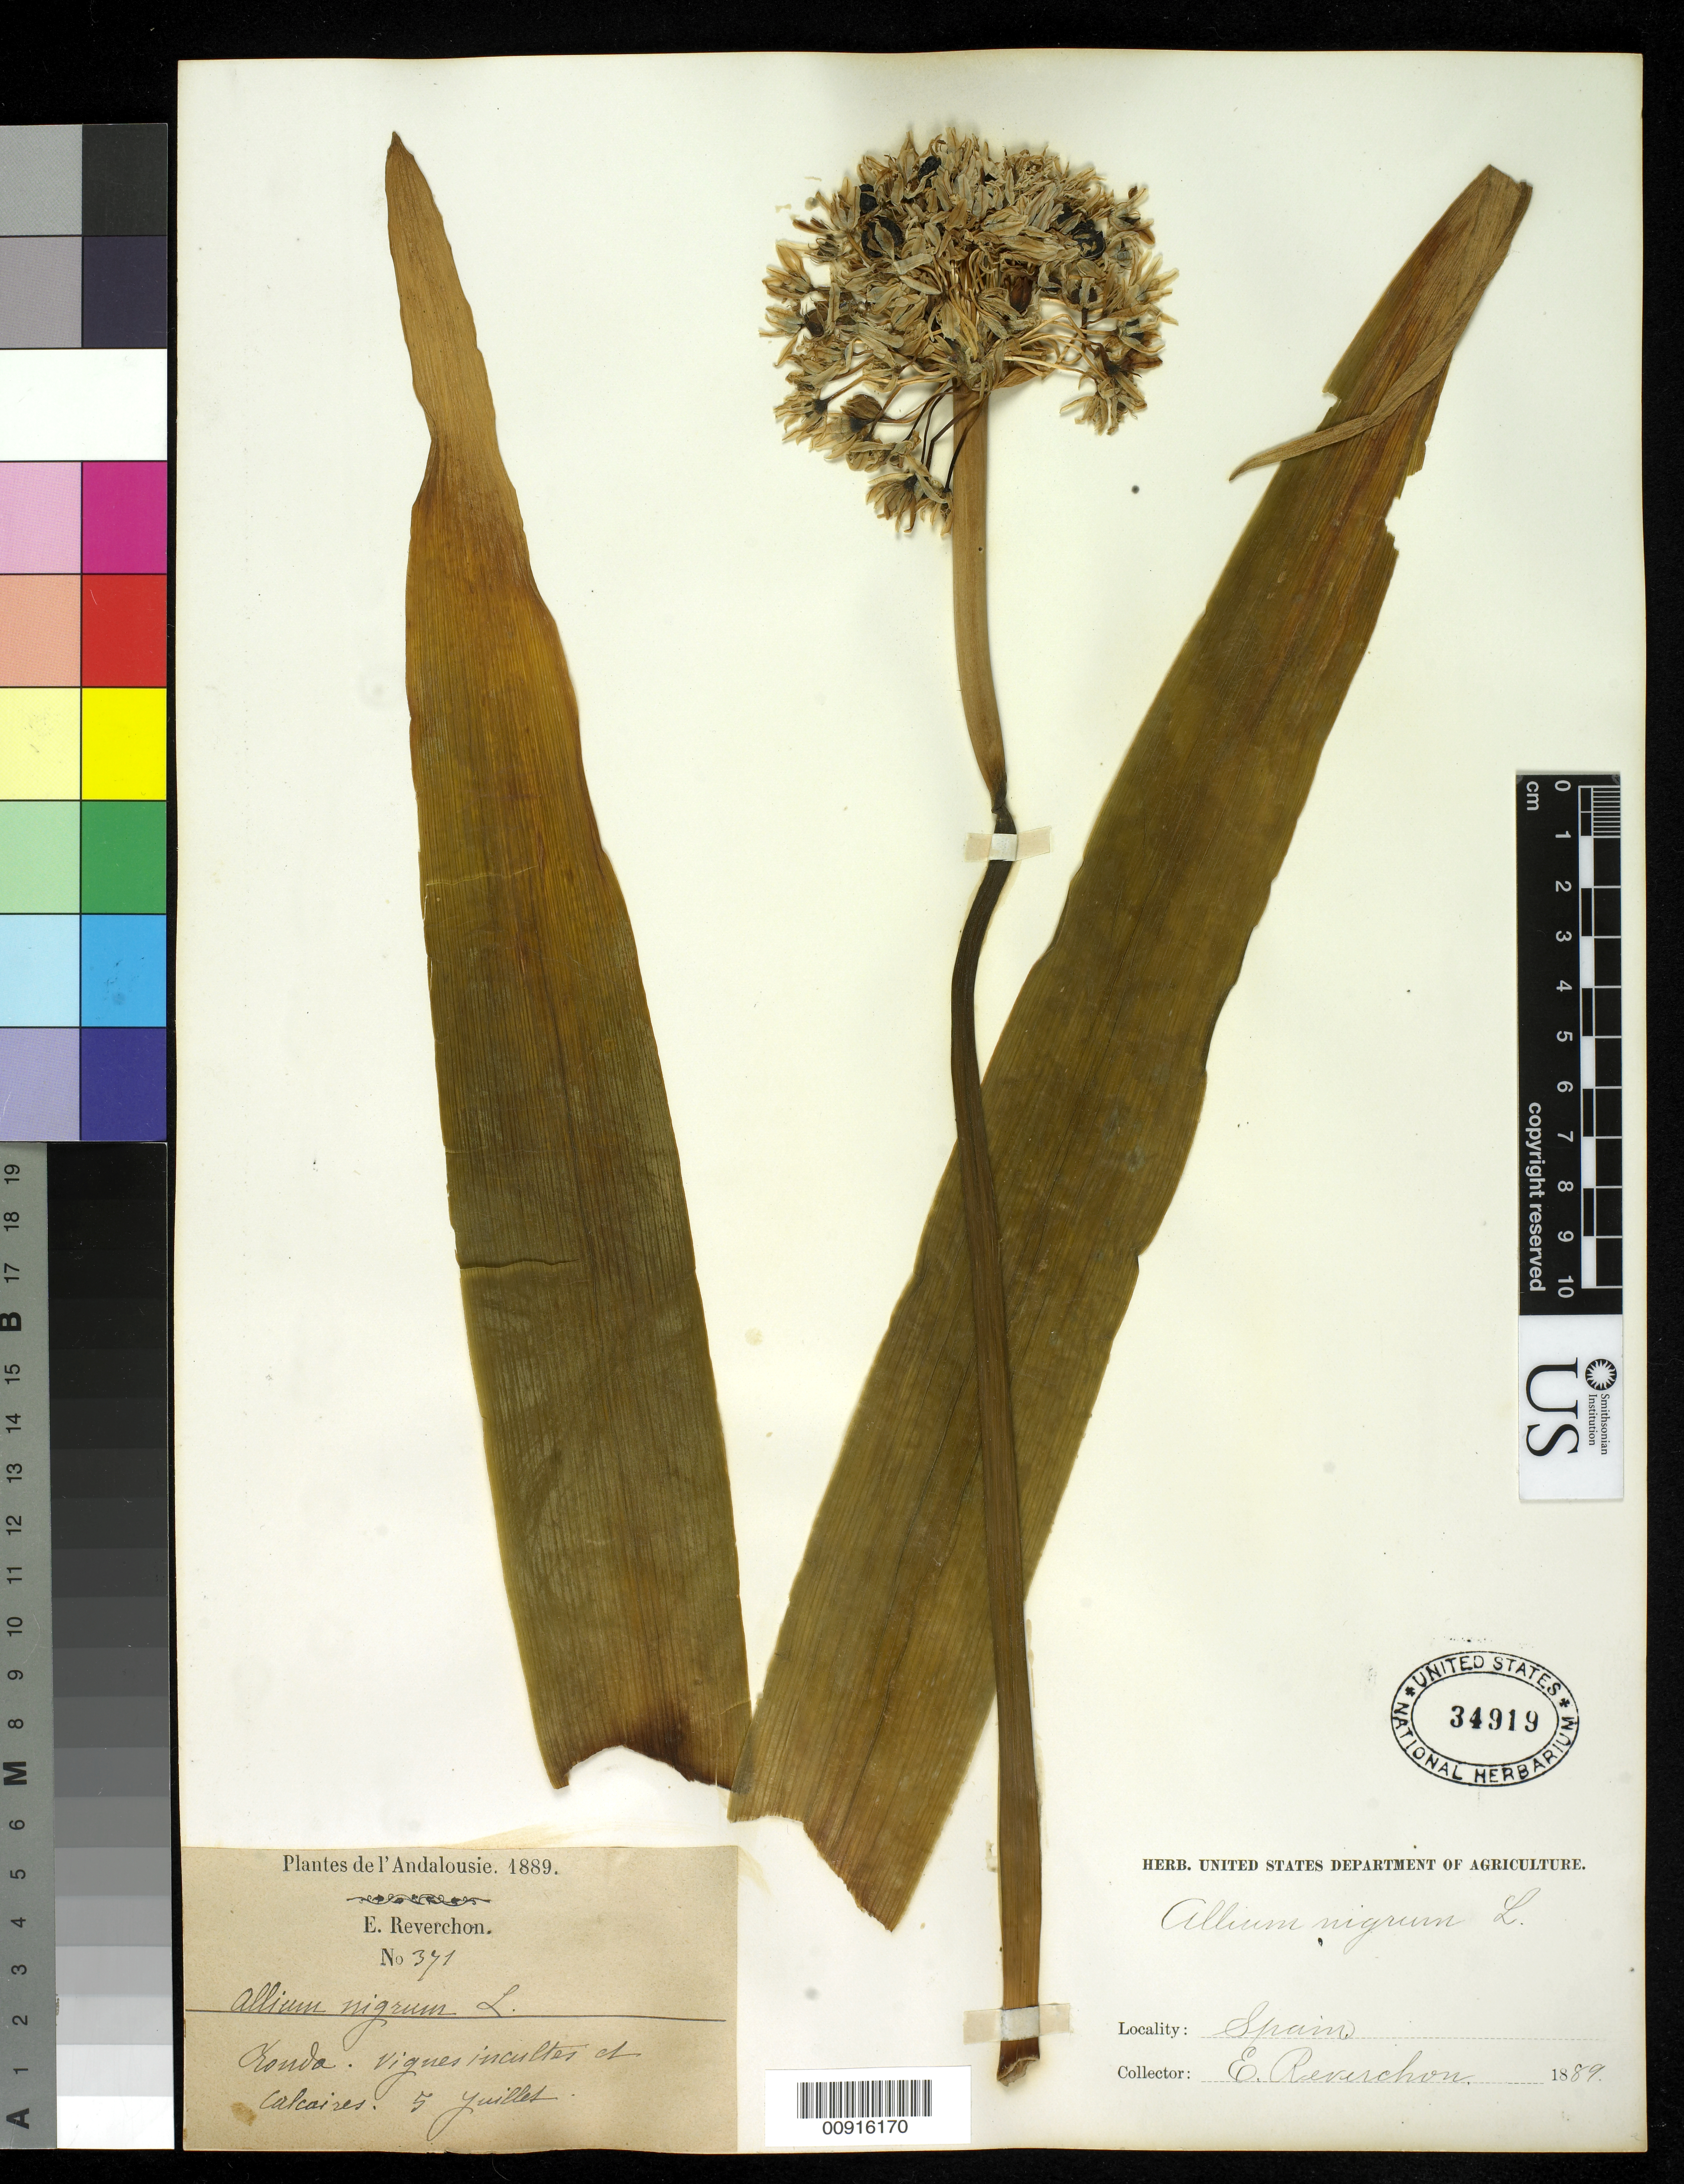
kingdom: Plantae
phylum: Tracheophyta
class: Liliopsida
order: Asparagales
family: Amaryllidaceae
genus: Allium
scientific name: Allium nigrum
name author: L.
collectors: E. Reverchon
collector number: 371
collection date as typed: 1889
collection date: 1889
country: Spain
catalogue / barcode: US 34919